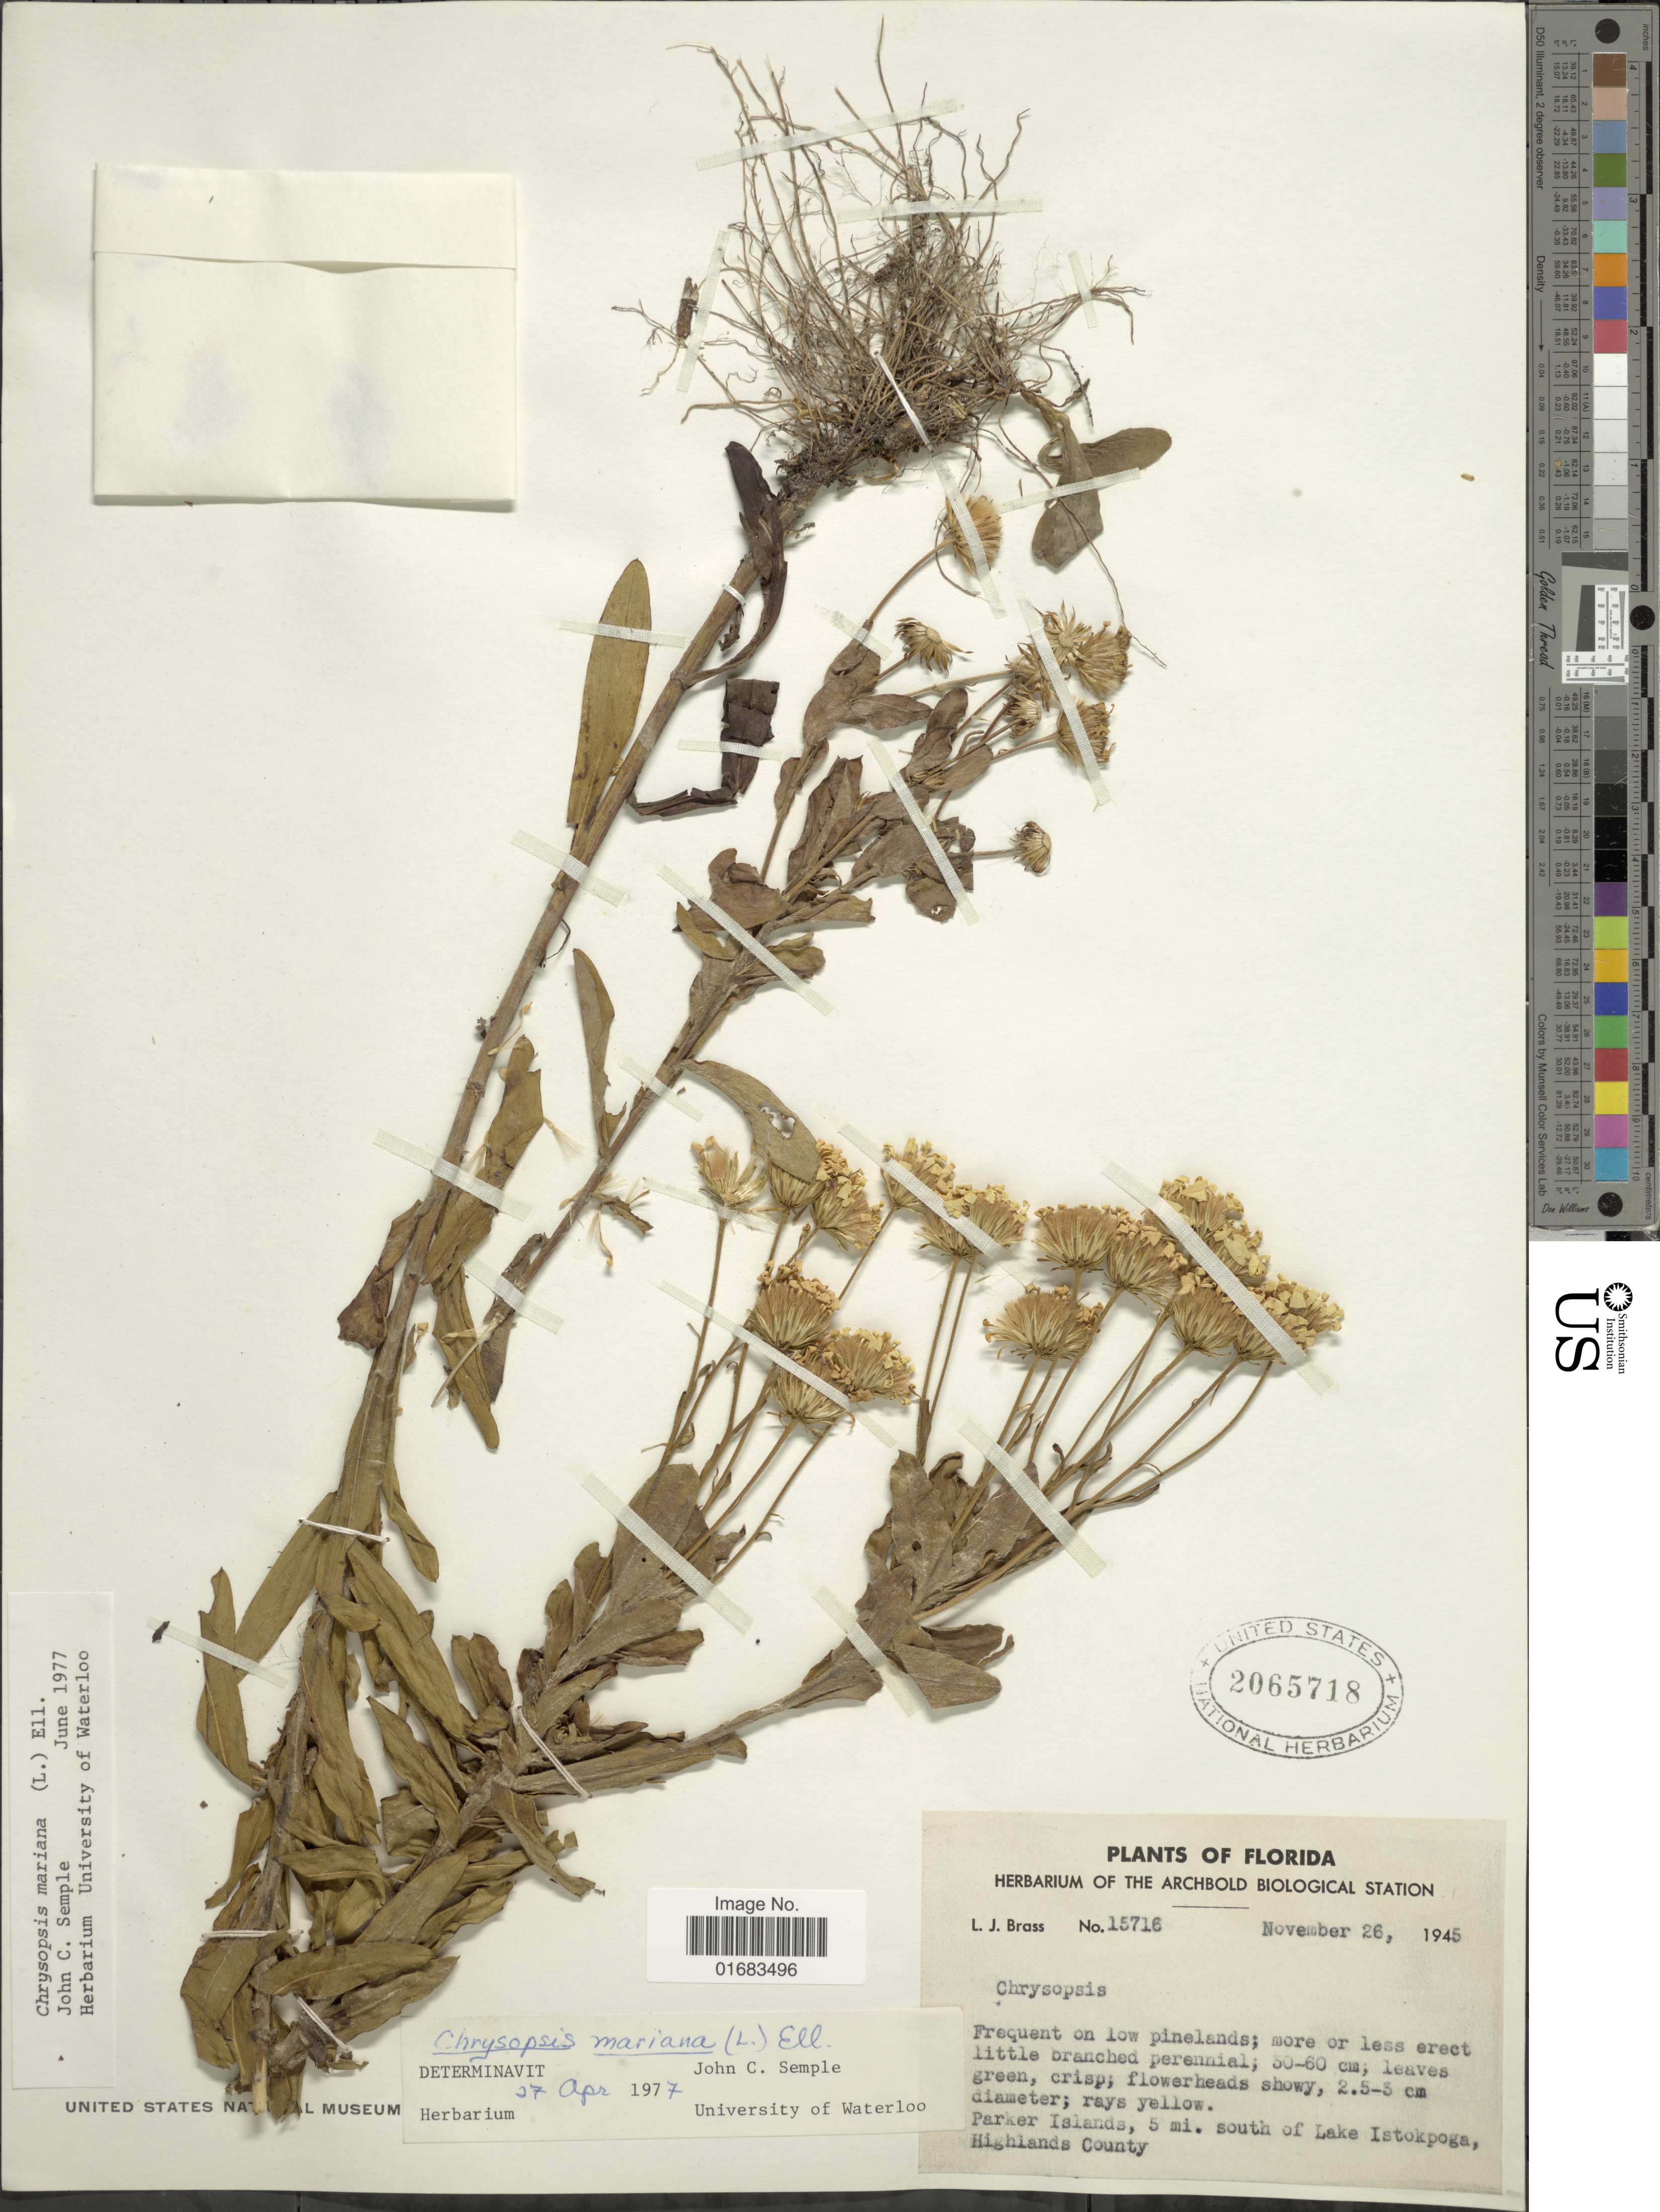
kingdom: Plantae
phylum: Tracheophyta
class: Magnoliopsida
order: Asterales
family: Asteraceae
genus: Chrysopsis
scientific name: Chrysopsis mariana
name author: (L.) Elliott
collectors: L. J. Brass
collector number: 15716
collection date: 1945-11-26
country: United States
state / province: Florida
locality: Parker Islands, 5 mi south of Lake Istokpoga Highlands County.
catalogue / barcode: US 2065718